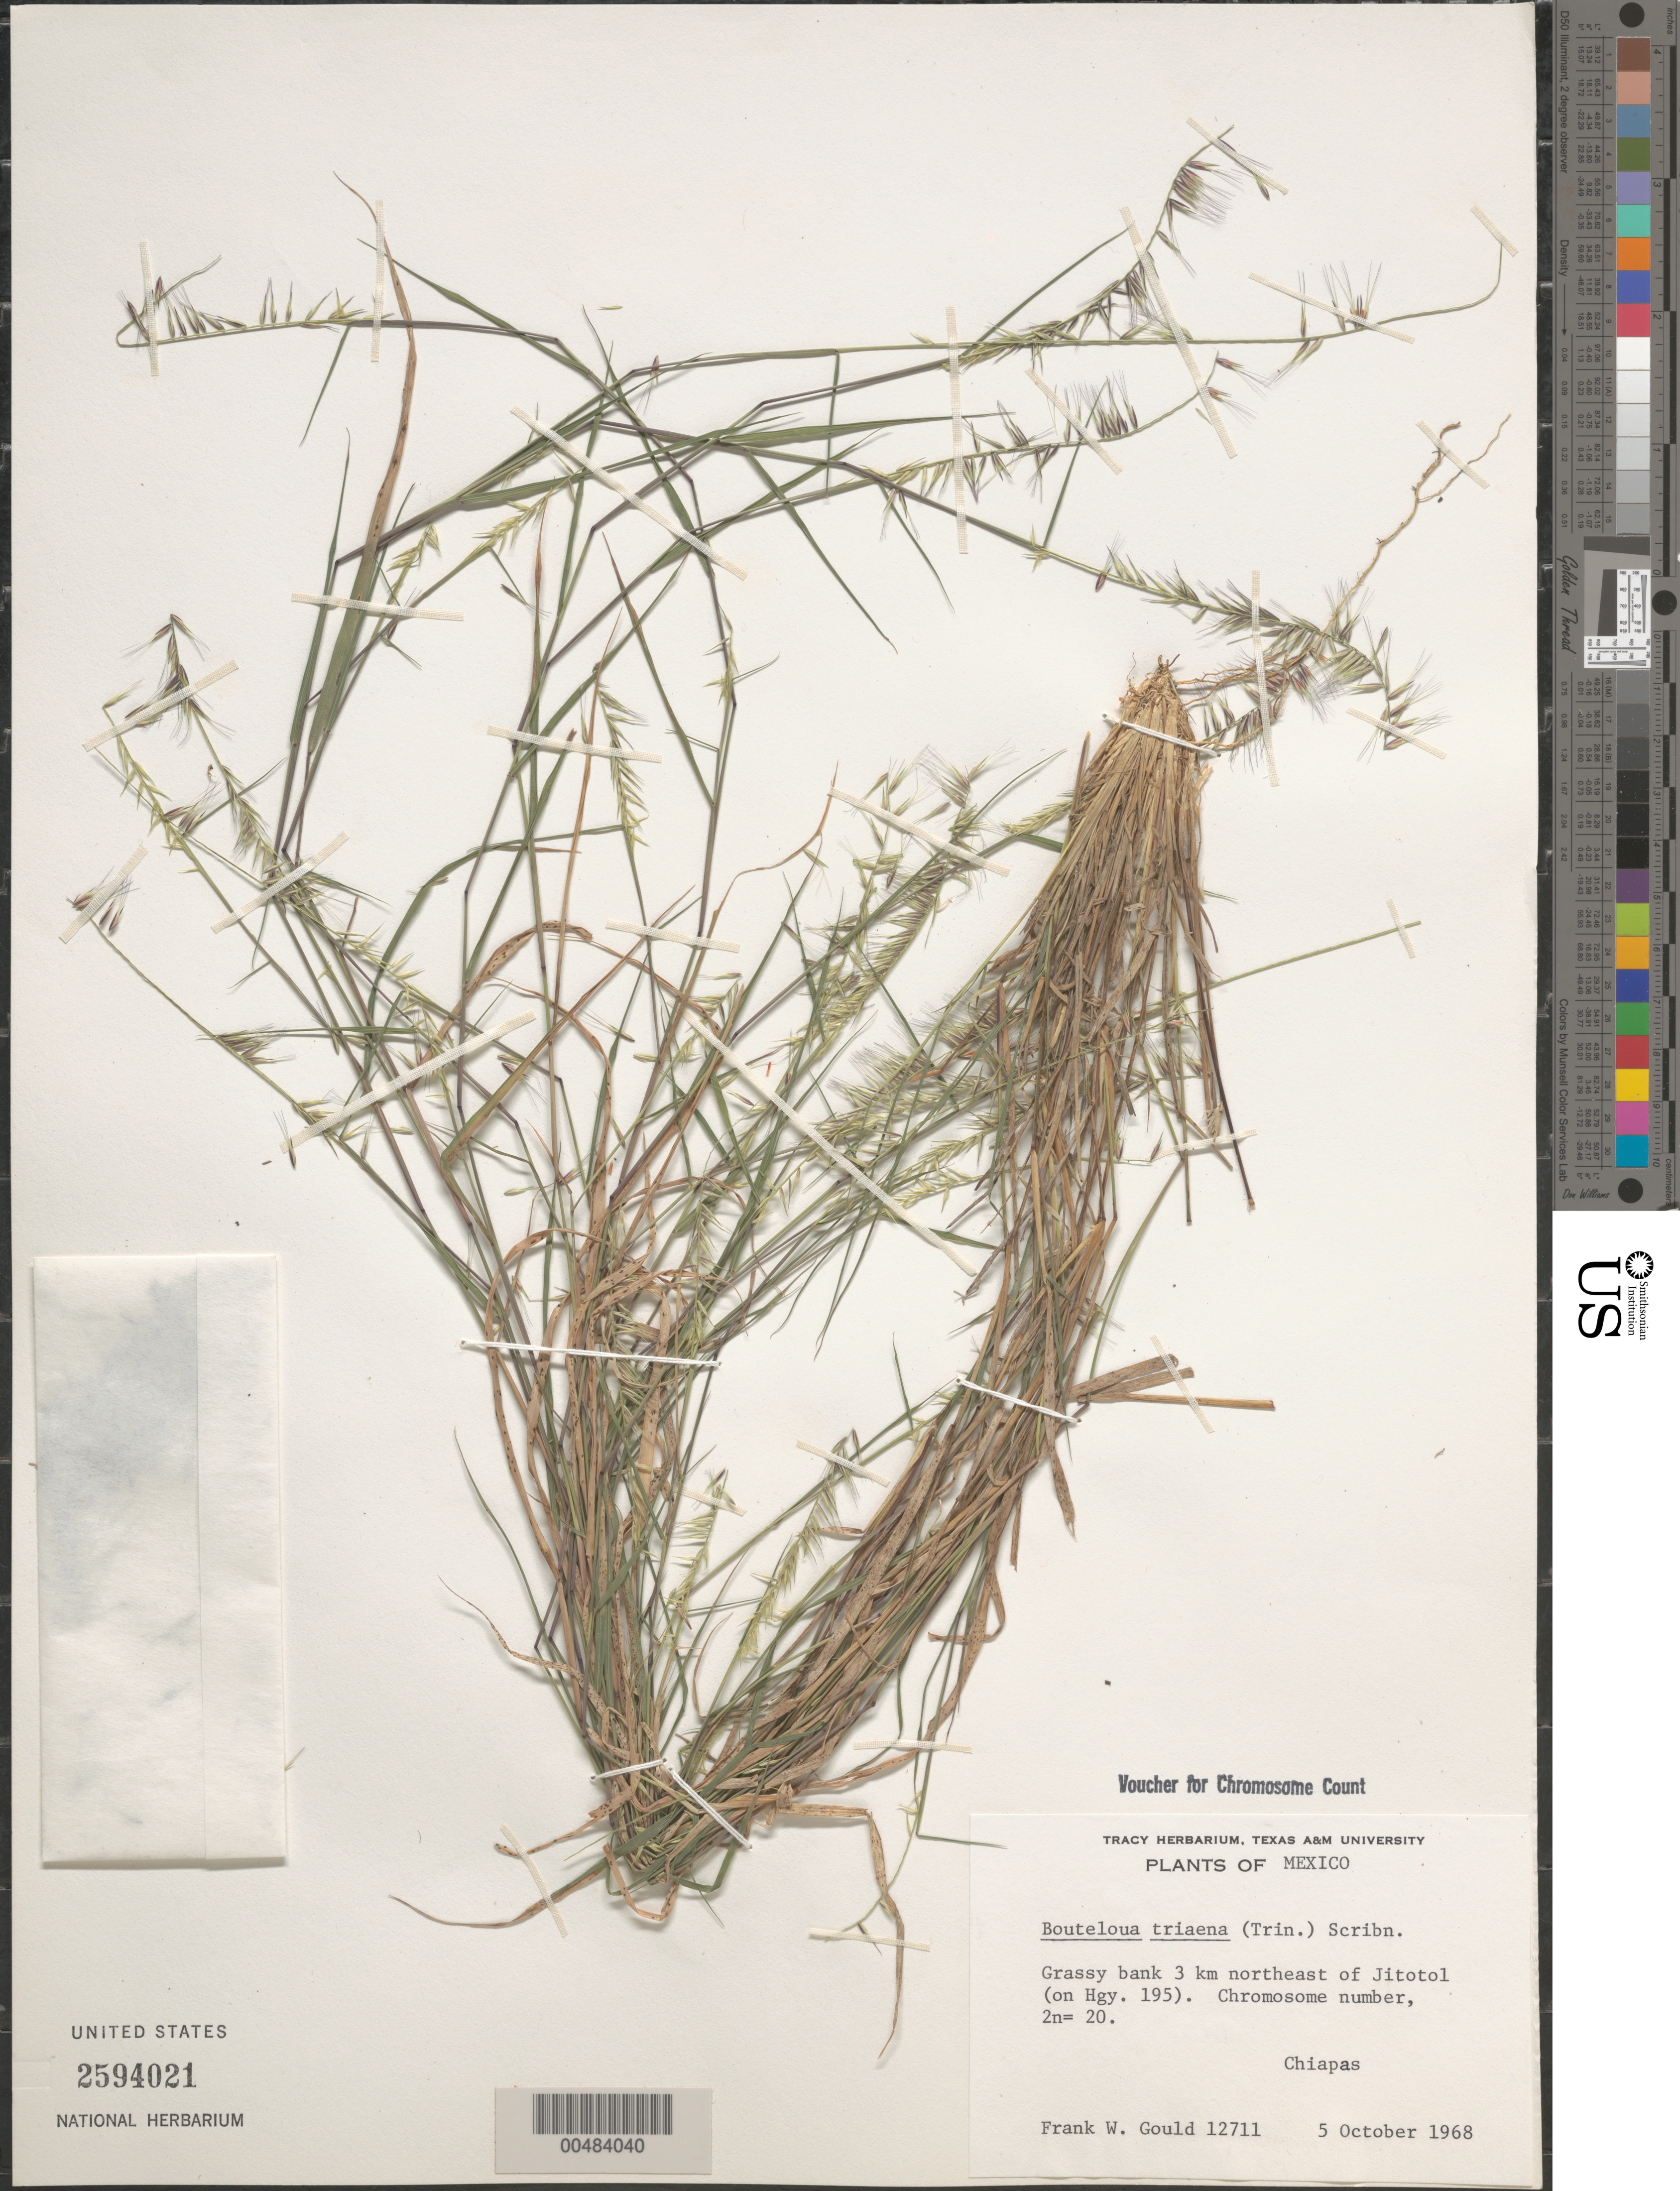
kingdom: Plantae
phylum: Tracheophyta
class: Liliopsida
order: Poales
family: Poaceae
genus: Bouteloua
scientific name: Bouteloua triaena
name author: (Trin. ex Spreng.) Scribn.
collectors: F. W. Gould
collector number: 12711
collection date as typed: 5 Oct 1968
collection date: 1968-10-05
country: Mexico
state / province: Chiapas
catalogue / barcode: US 2594021